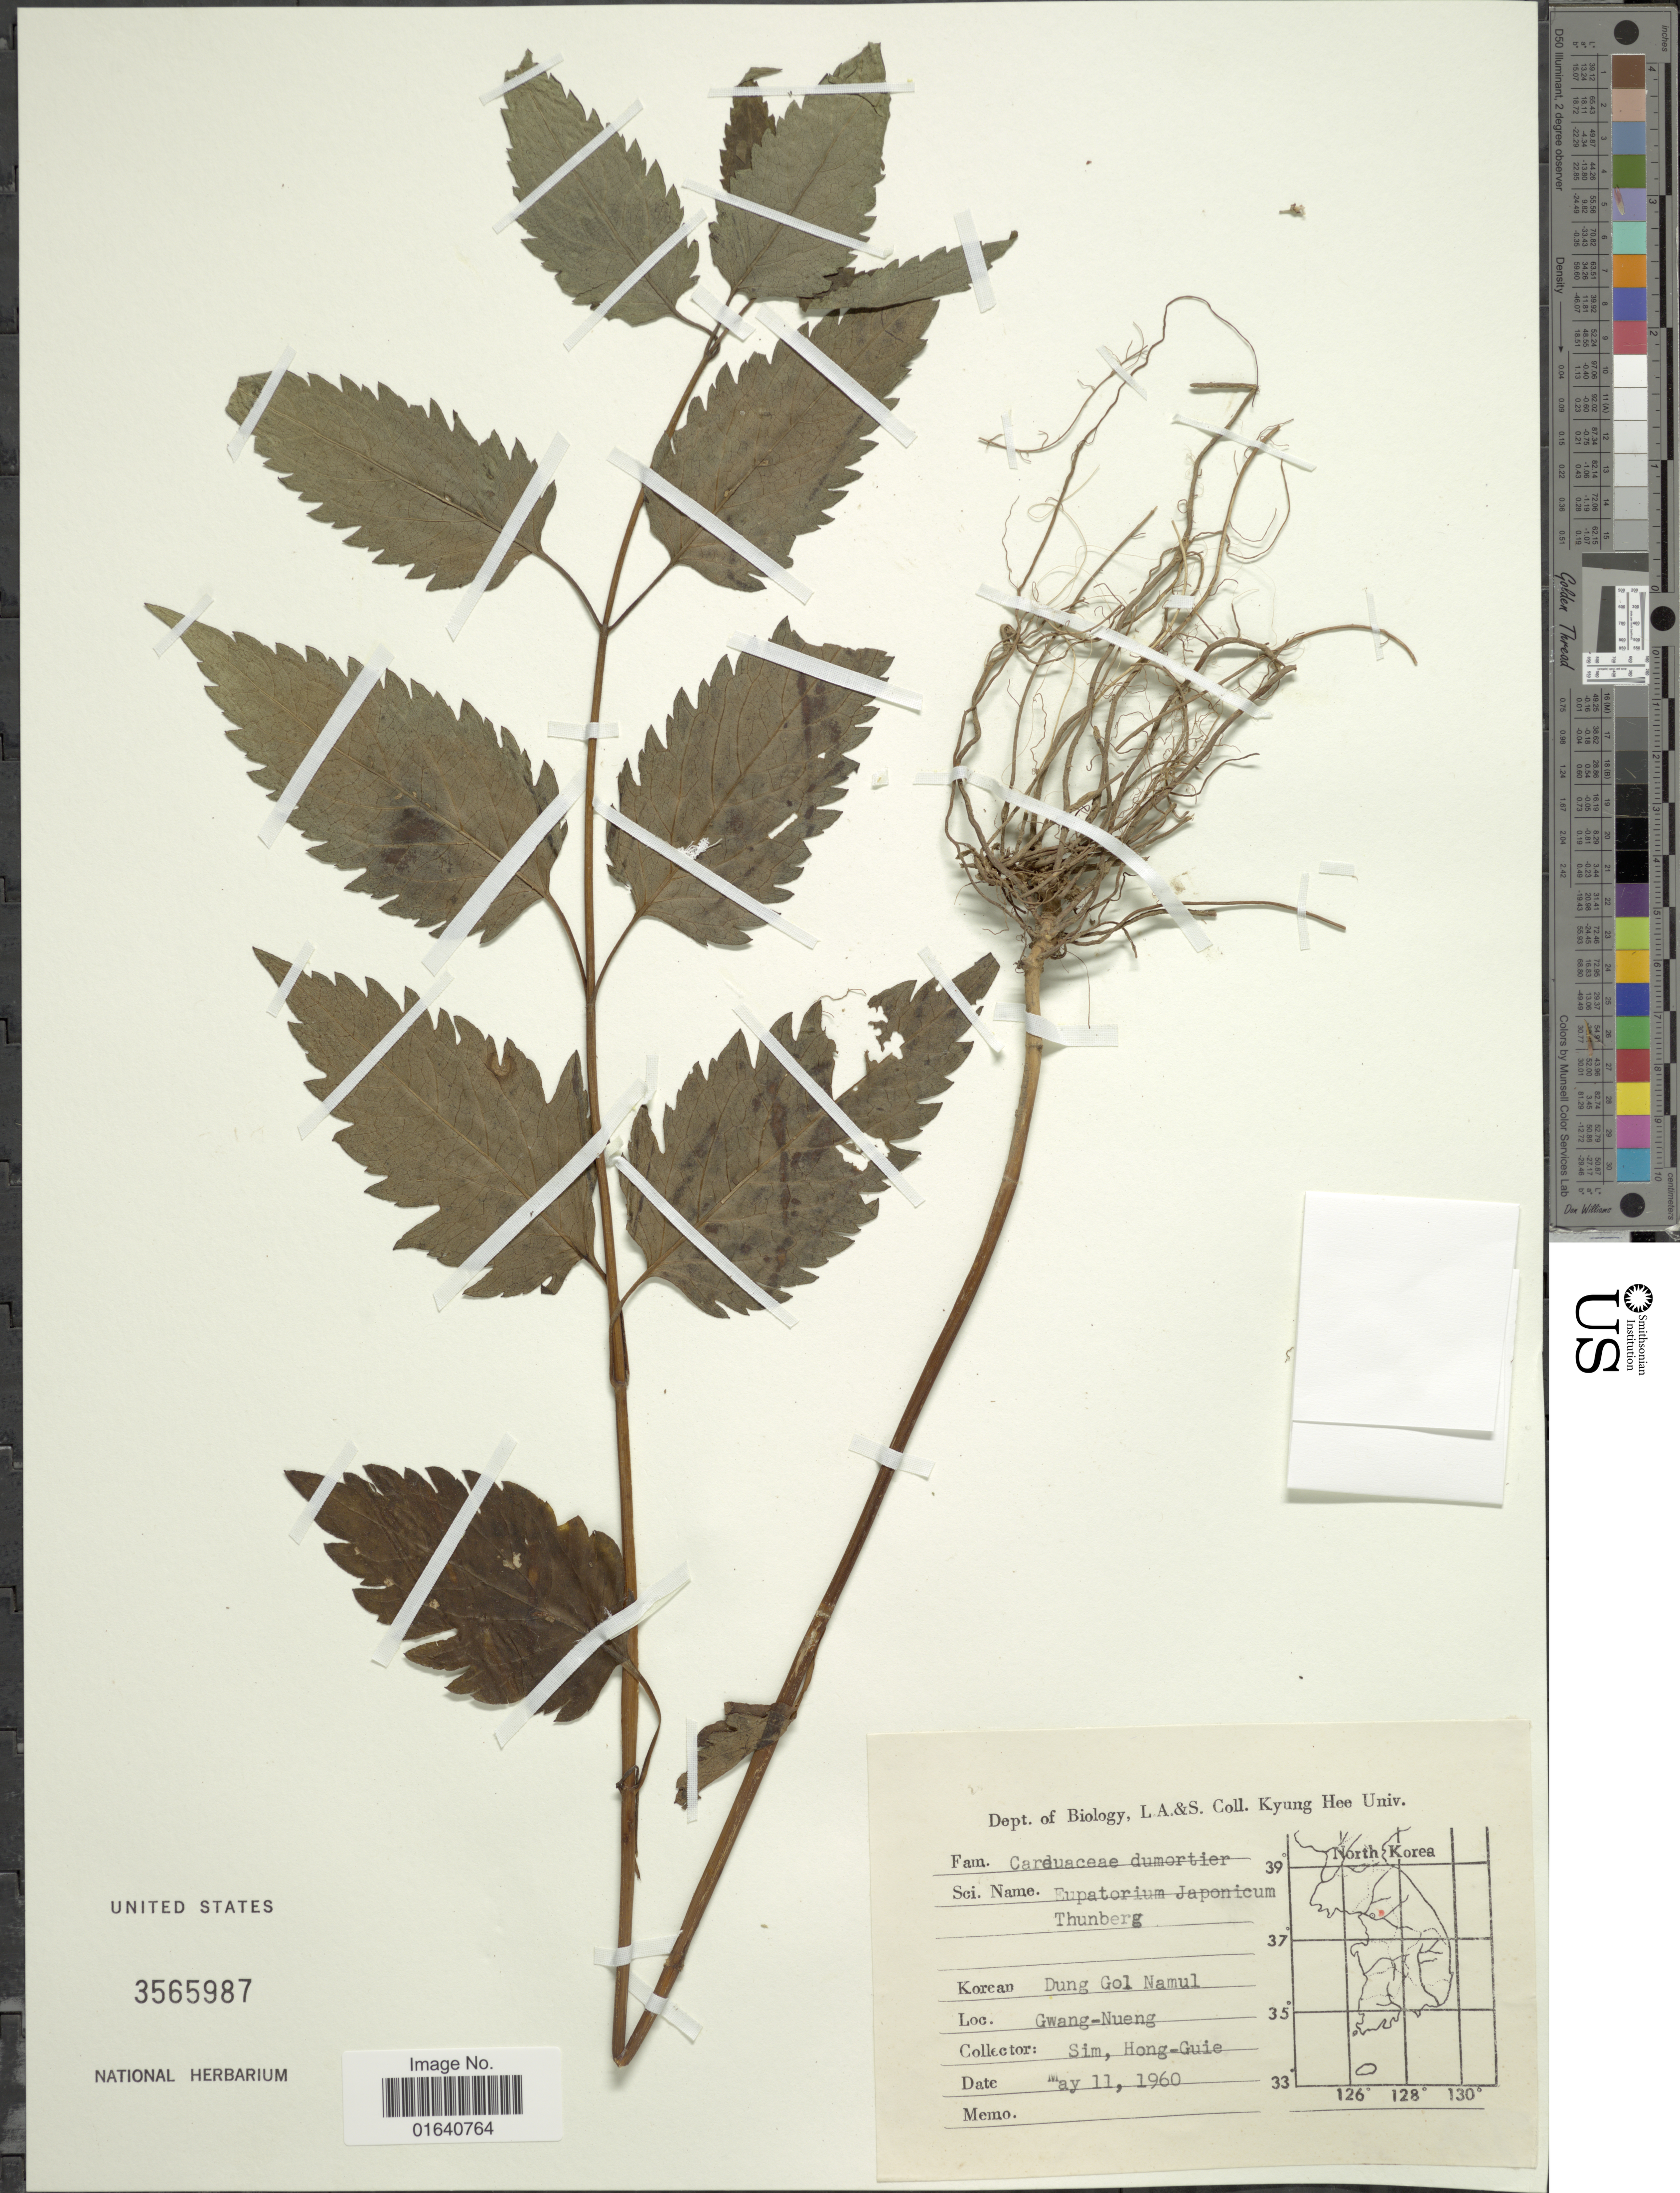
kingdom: Plantae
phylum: Tracheophyta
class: Magnoliopsida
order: Asterales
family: Asteraceae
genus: Eupatorium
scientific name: Eupatorium japonicum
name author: Thunb.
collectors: S. Hong-Guie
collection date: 1960-05-11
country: North Korea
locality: Korean Dung Gol Namul, Gwang-Nueng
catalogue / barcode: US 3565987